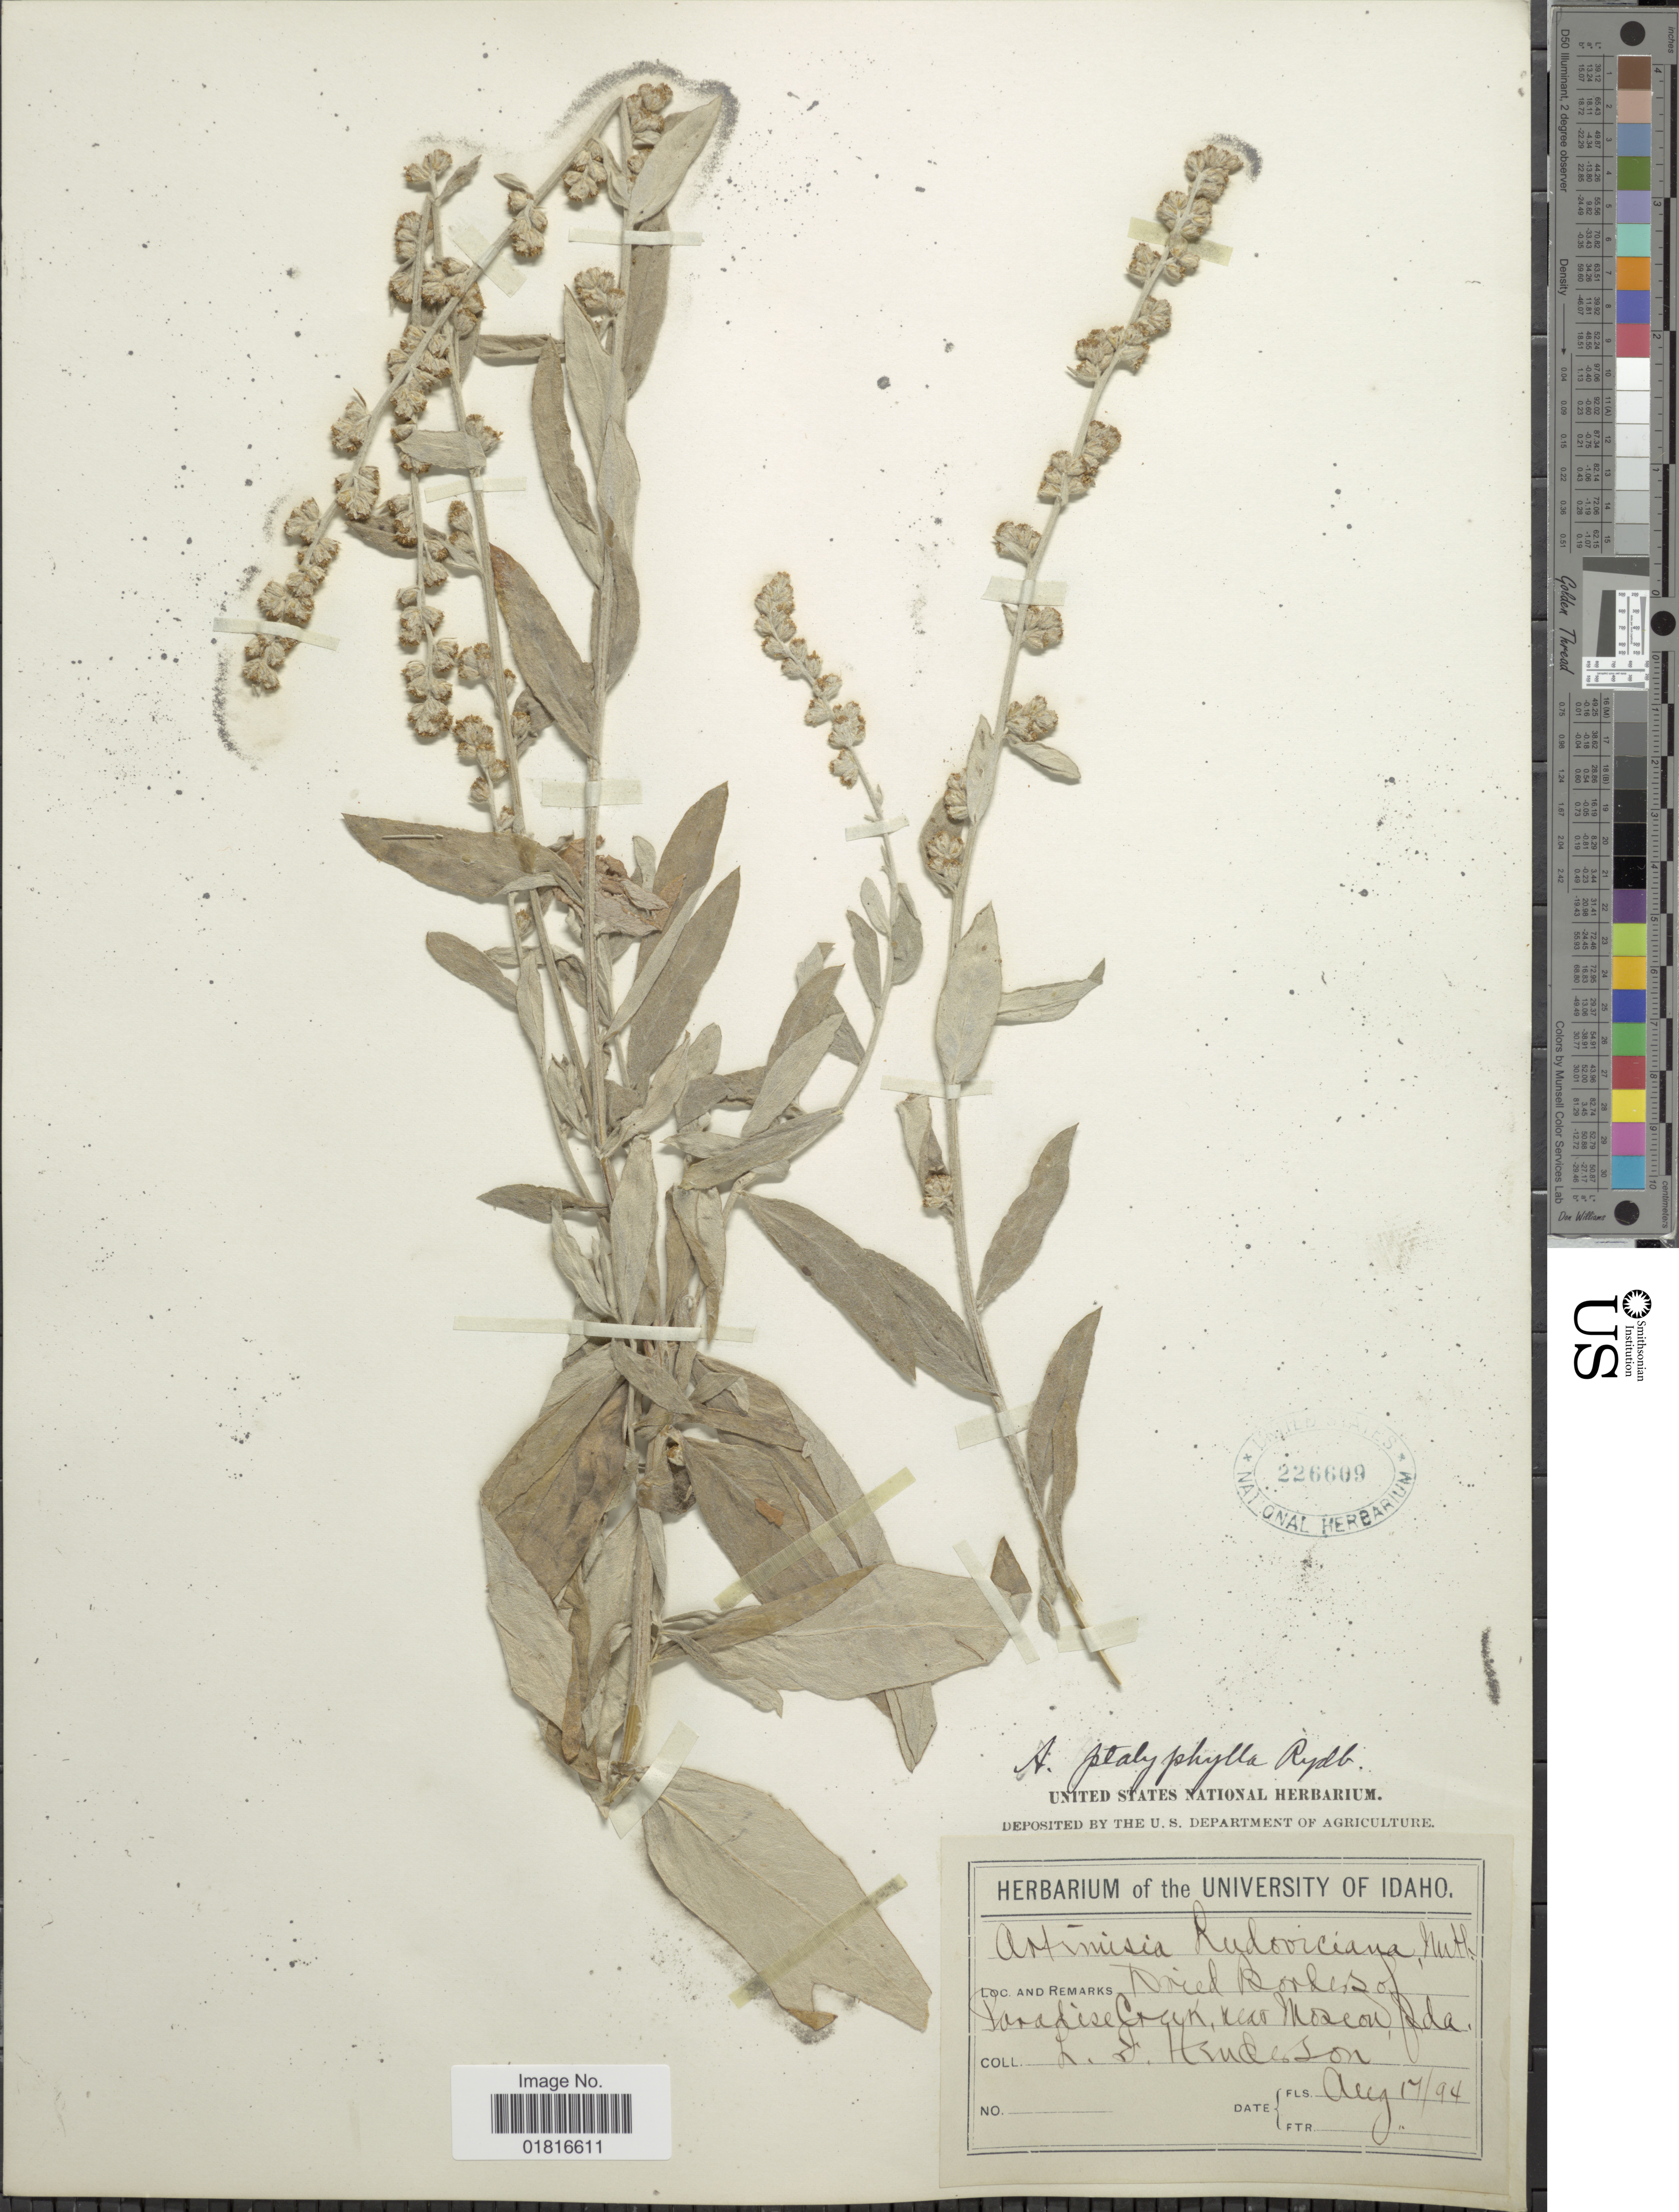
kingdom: Plantae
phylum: Tracheophyta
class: Magnoliopsida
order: Asterales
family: Asteraceae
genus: Artemisia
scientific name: Artemisia platyphylla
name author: Rydb.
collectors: L. Henderson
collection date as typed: Transcribed d/m/y: 17/8/94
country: United States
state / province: Idaho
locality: Dried borders of Paradise Creek, near Moscow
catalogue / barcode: US 226609